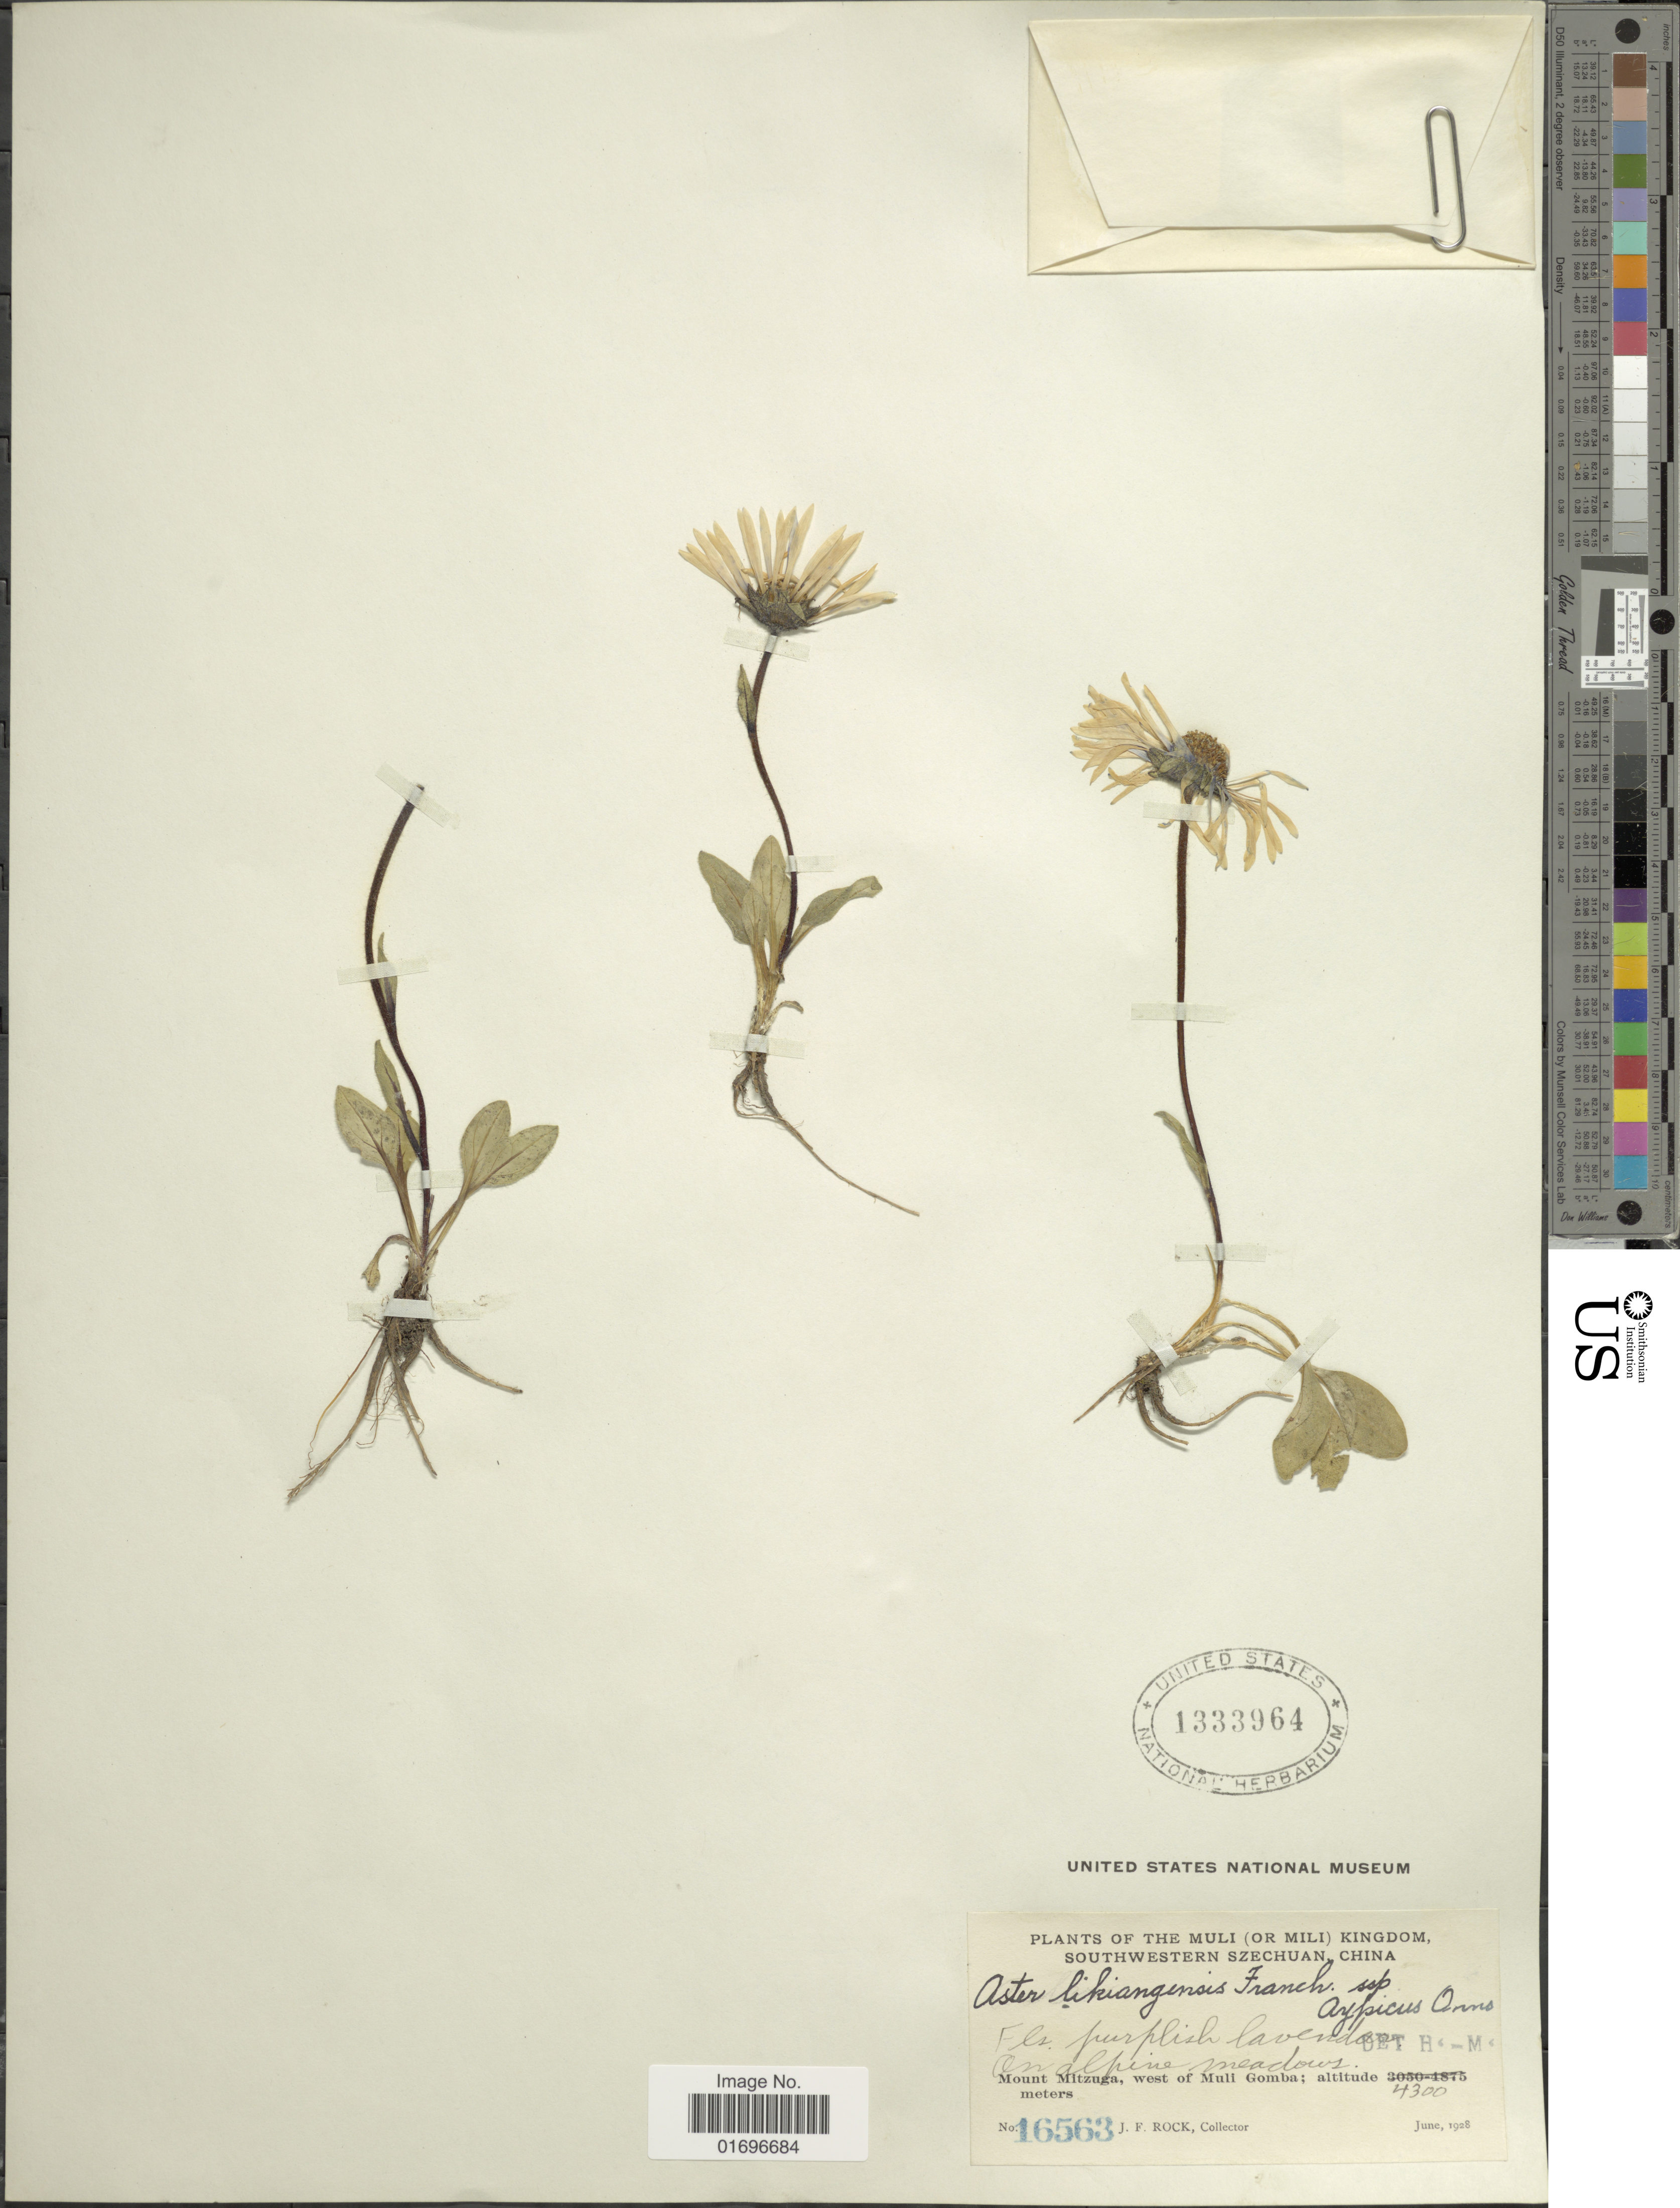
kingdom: Plantae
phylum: Tracheophyta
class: Magnoliopsida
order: Asterales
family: Asteraceae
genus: Aster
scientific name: Aster likiangensis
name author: Franch.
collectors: J. Rock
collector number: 16563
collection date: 1928-06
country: China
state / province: Sichuan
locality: Muli (or Mili) Kingdom, Southwestern Szechuan, China. Mount Mitzuga, west of Muli Gomba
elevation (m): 4300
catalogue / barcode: US 1333964